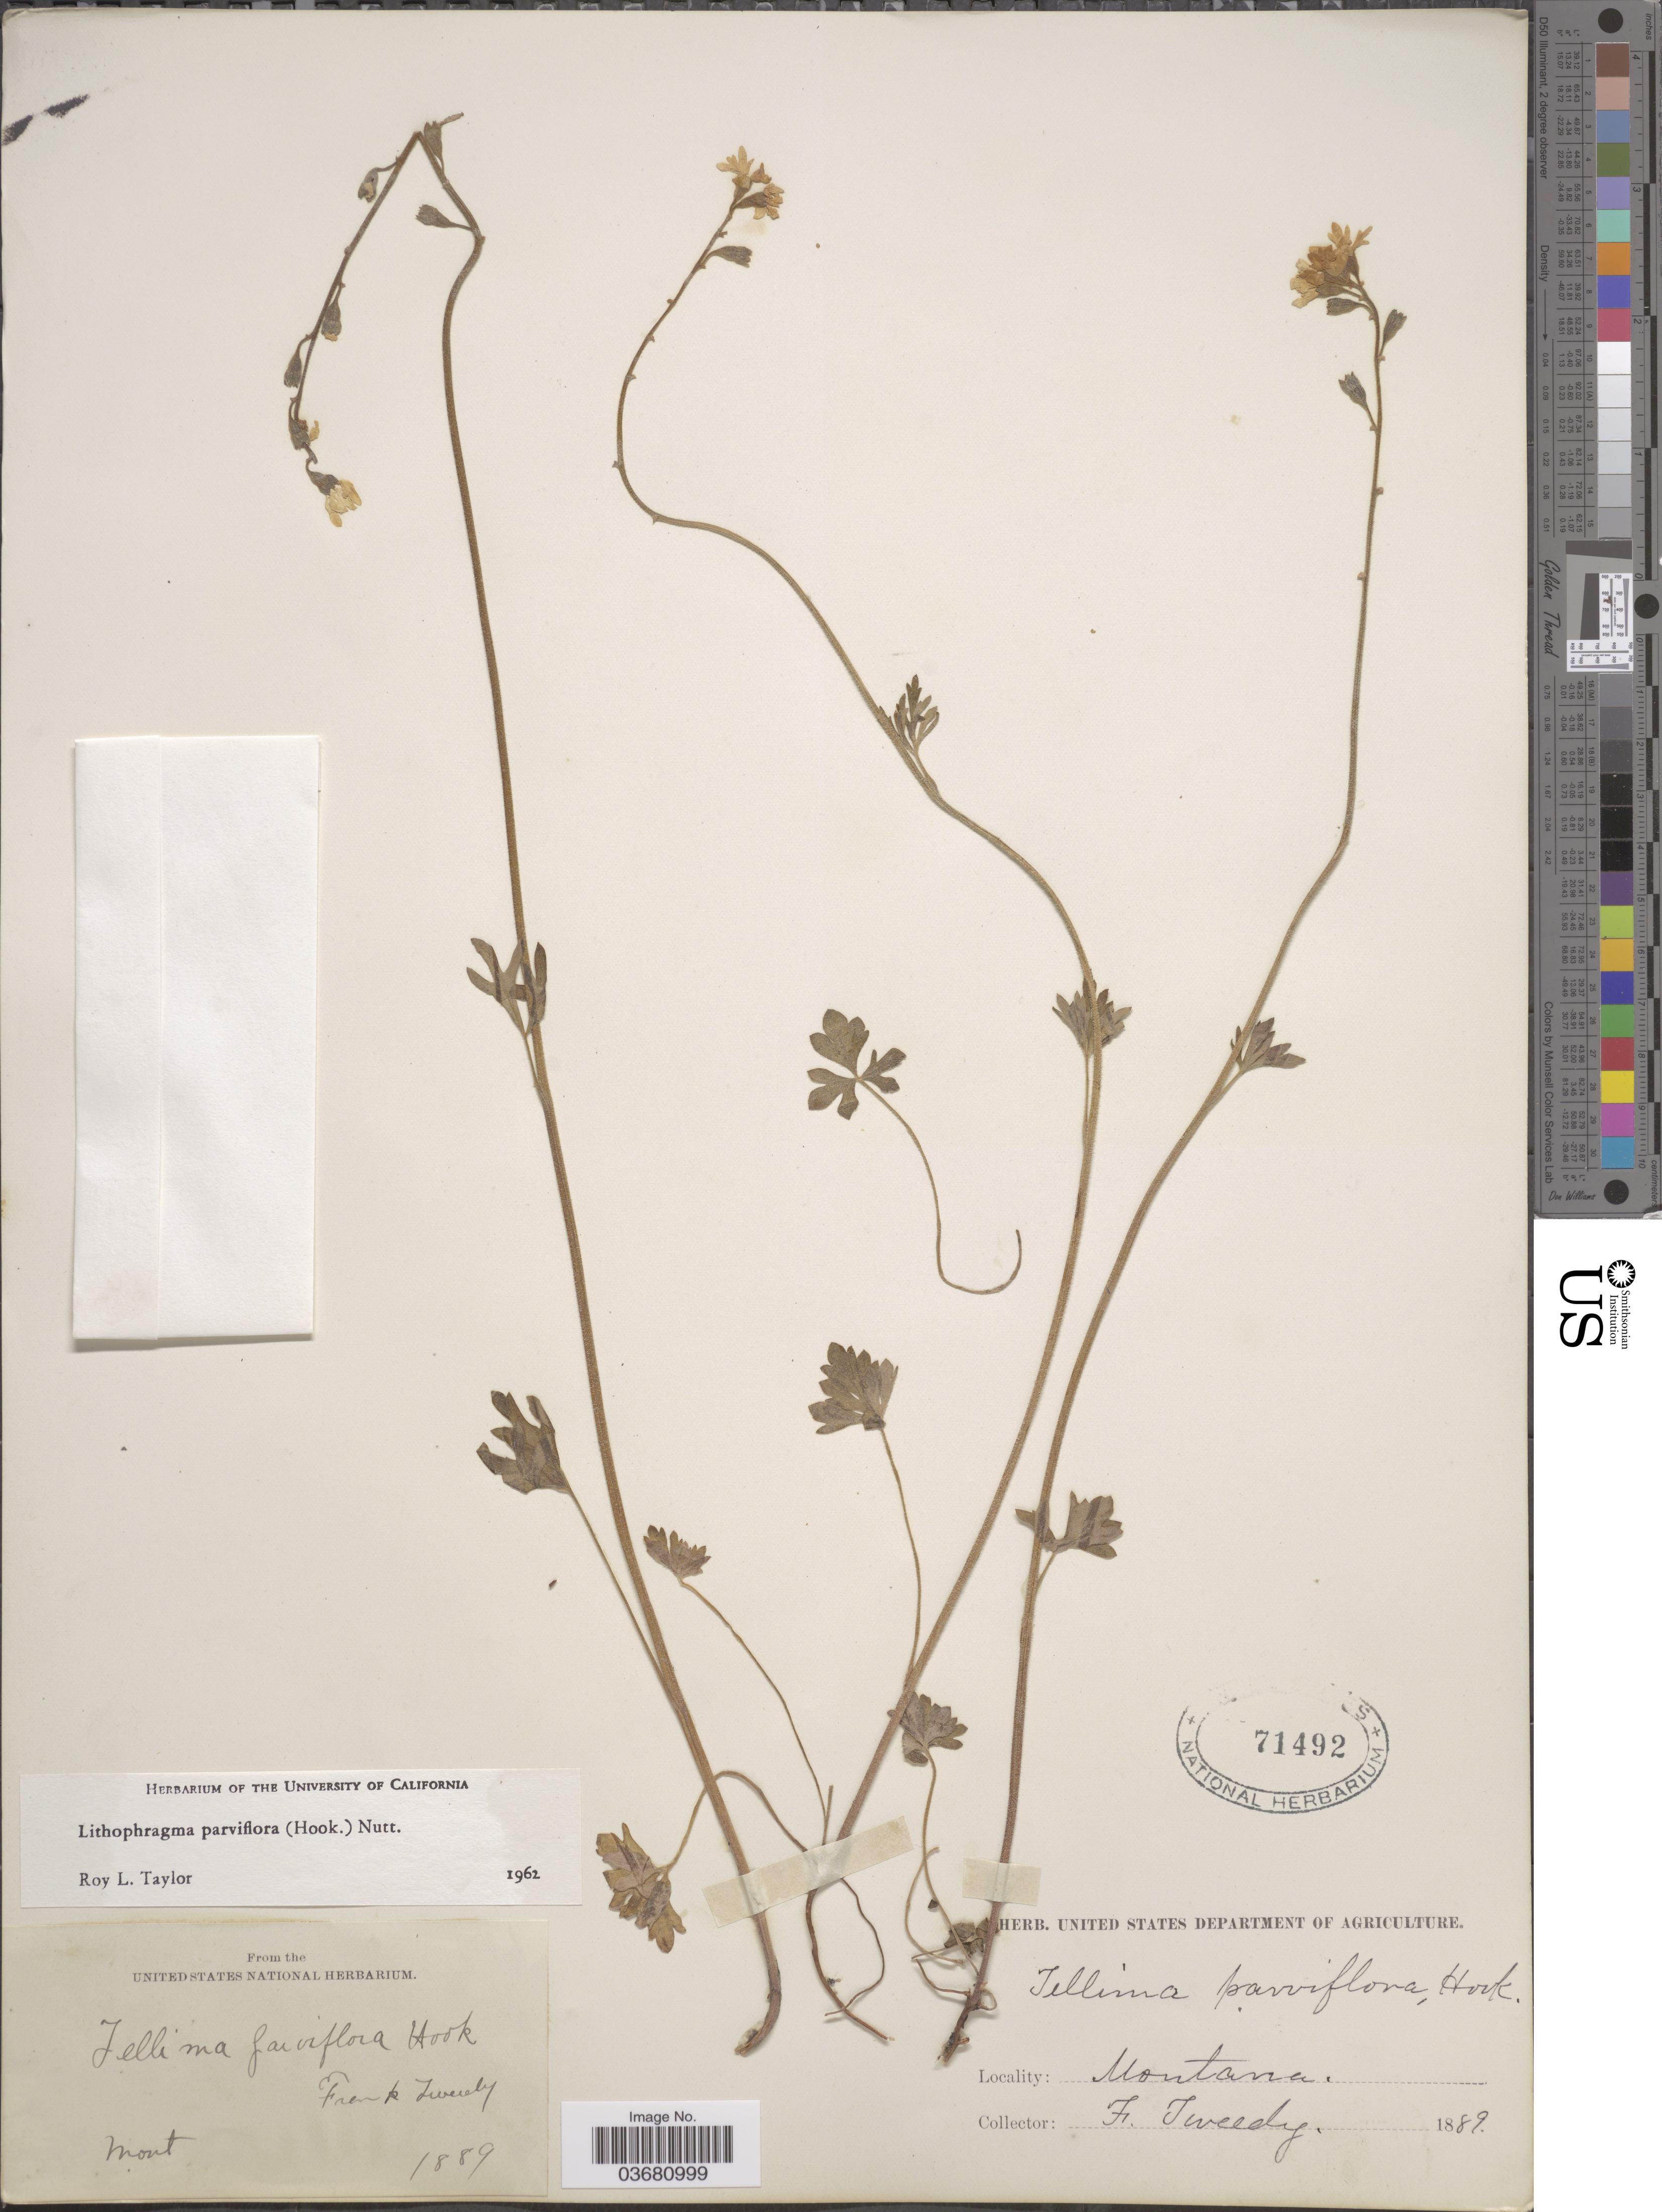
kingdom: Plantae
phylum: Tracheophyta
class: Magnoliopsida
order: Saxifragales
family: Saxifragaceae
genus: Lithophragma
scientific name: Lithophragma parviflorum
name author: (Hook.) Nutt.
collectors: F. Tweedy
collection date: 1889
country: United States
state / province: Montana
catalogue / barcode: US 71492